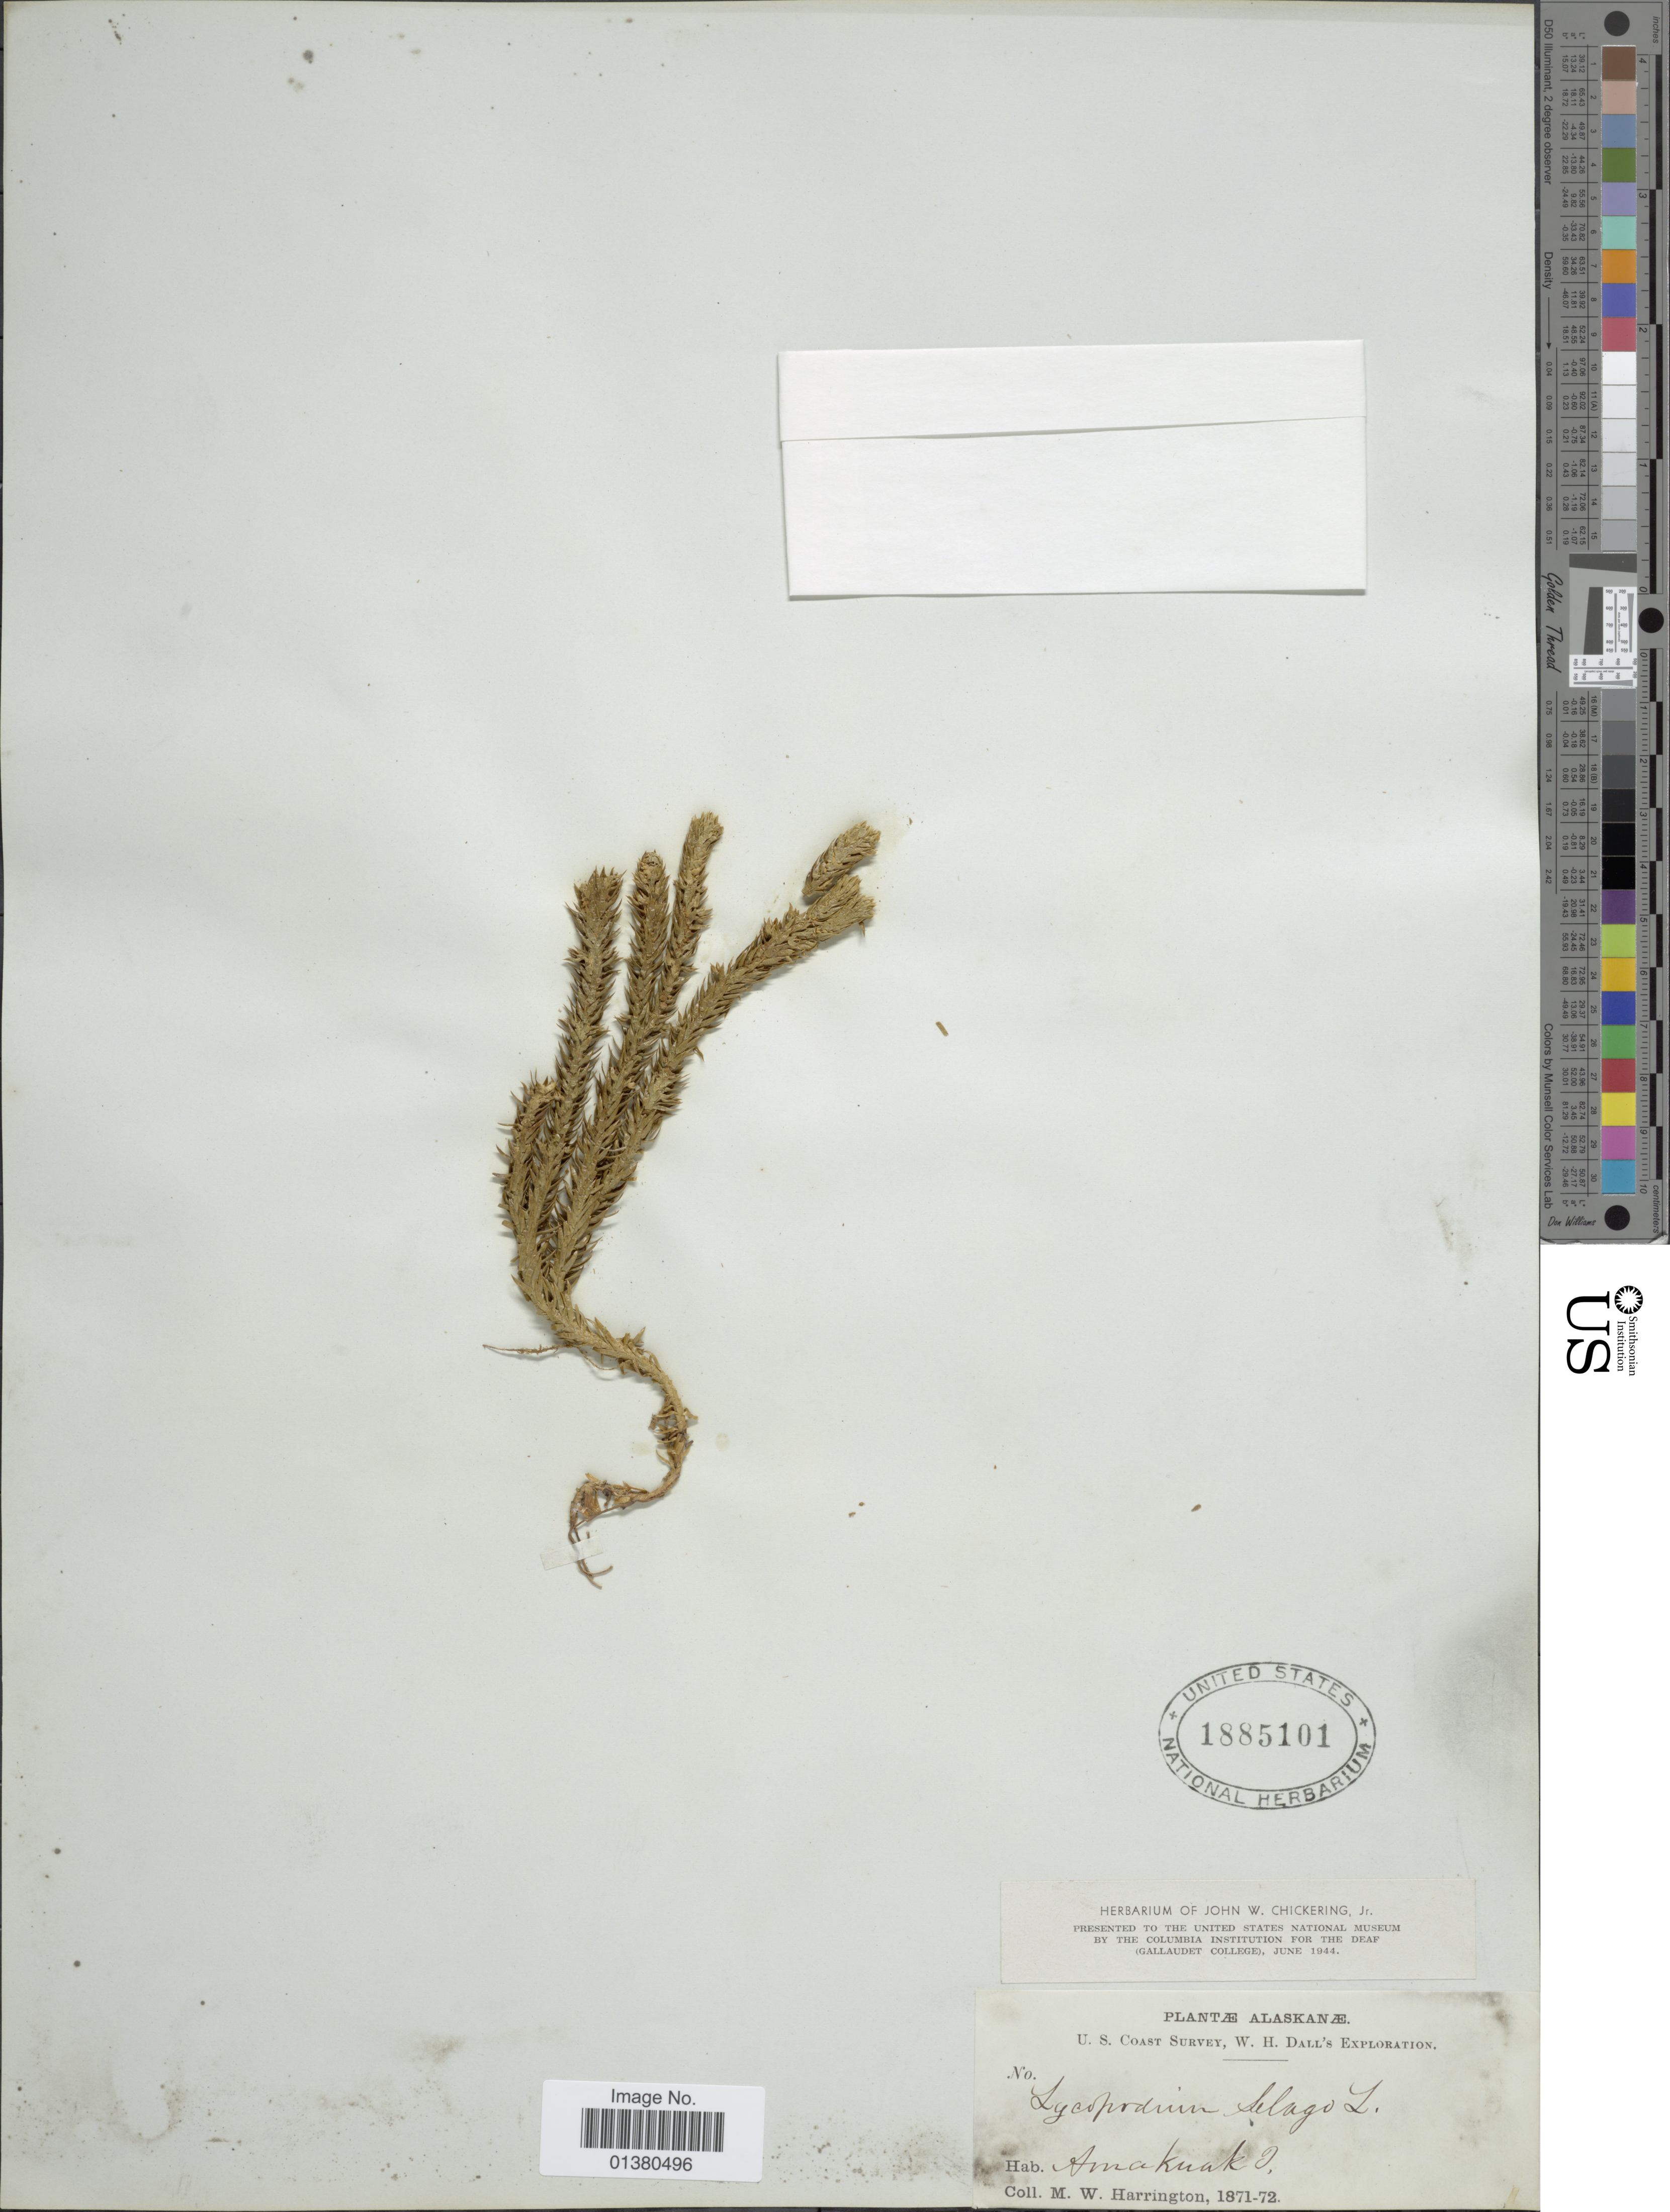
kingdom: Plantae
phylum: Tracheophyta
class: Lycopodiopsida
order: Lycopodiales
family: Lycopodiaceae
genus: Huperzia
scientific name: Huperzia selago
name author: (L.) Bernh. ex Schrank & Mart.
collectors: M. W. Harrington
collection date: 1871/1872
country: United States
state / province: Alaska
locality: U.S. Coast Survey, W.H. Dall's Exploration, Amaknak I.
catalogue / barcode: US 1885101